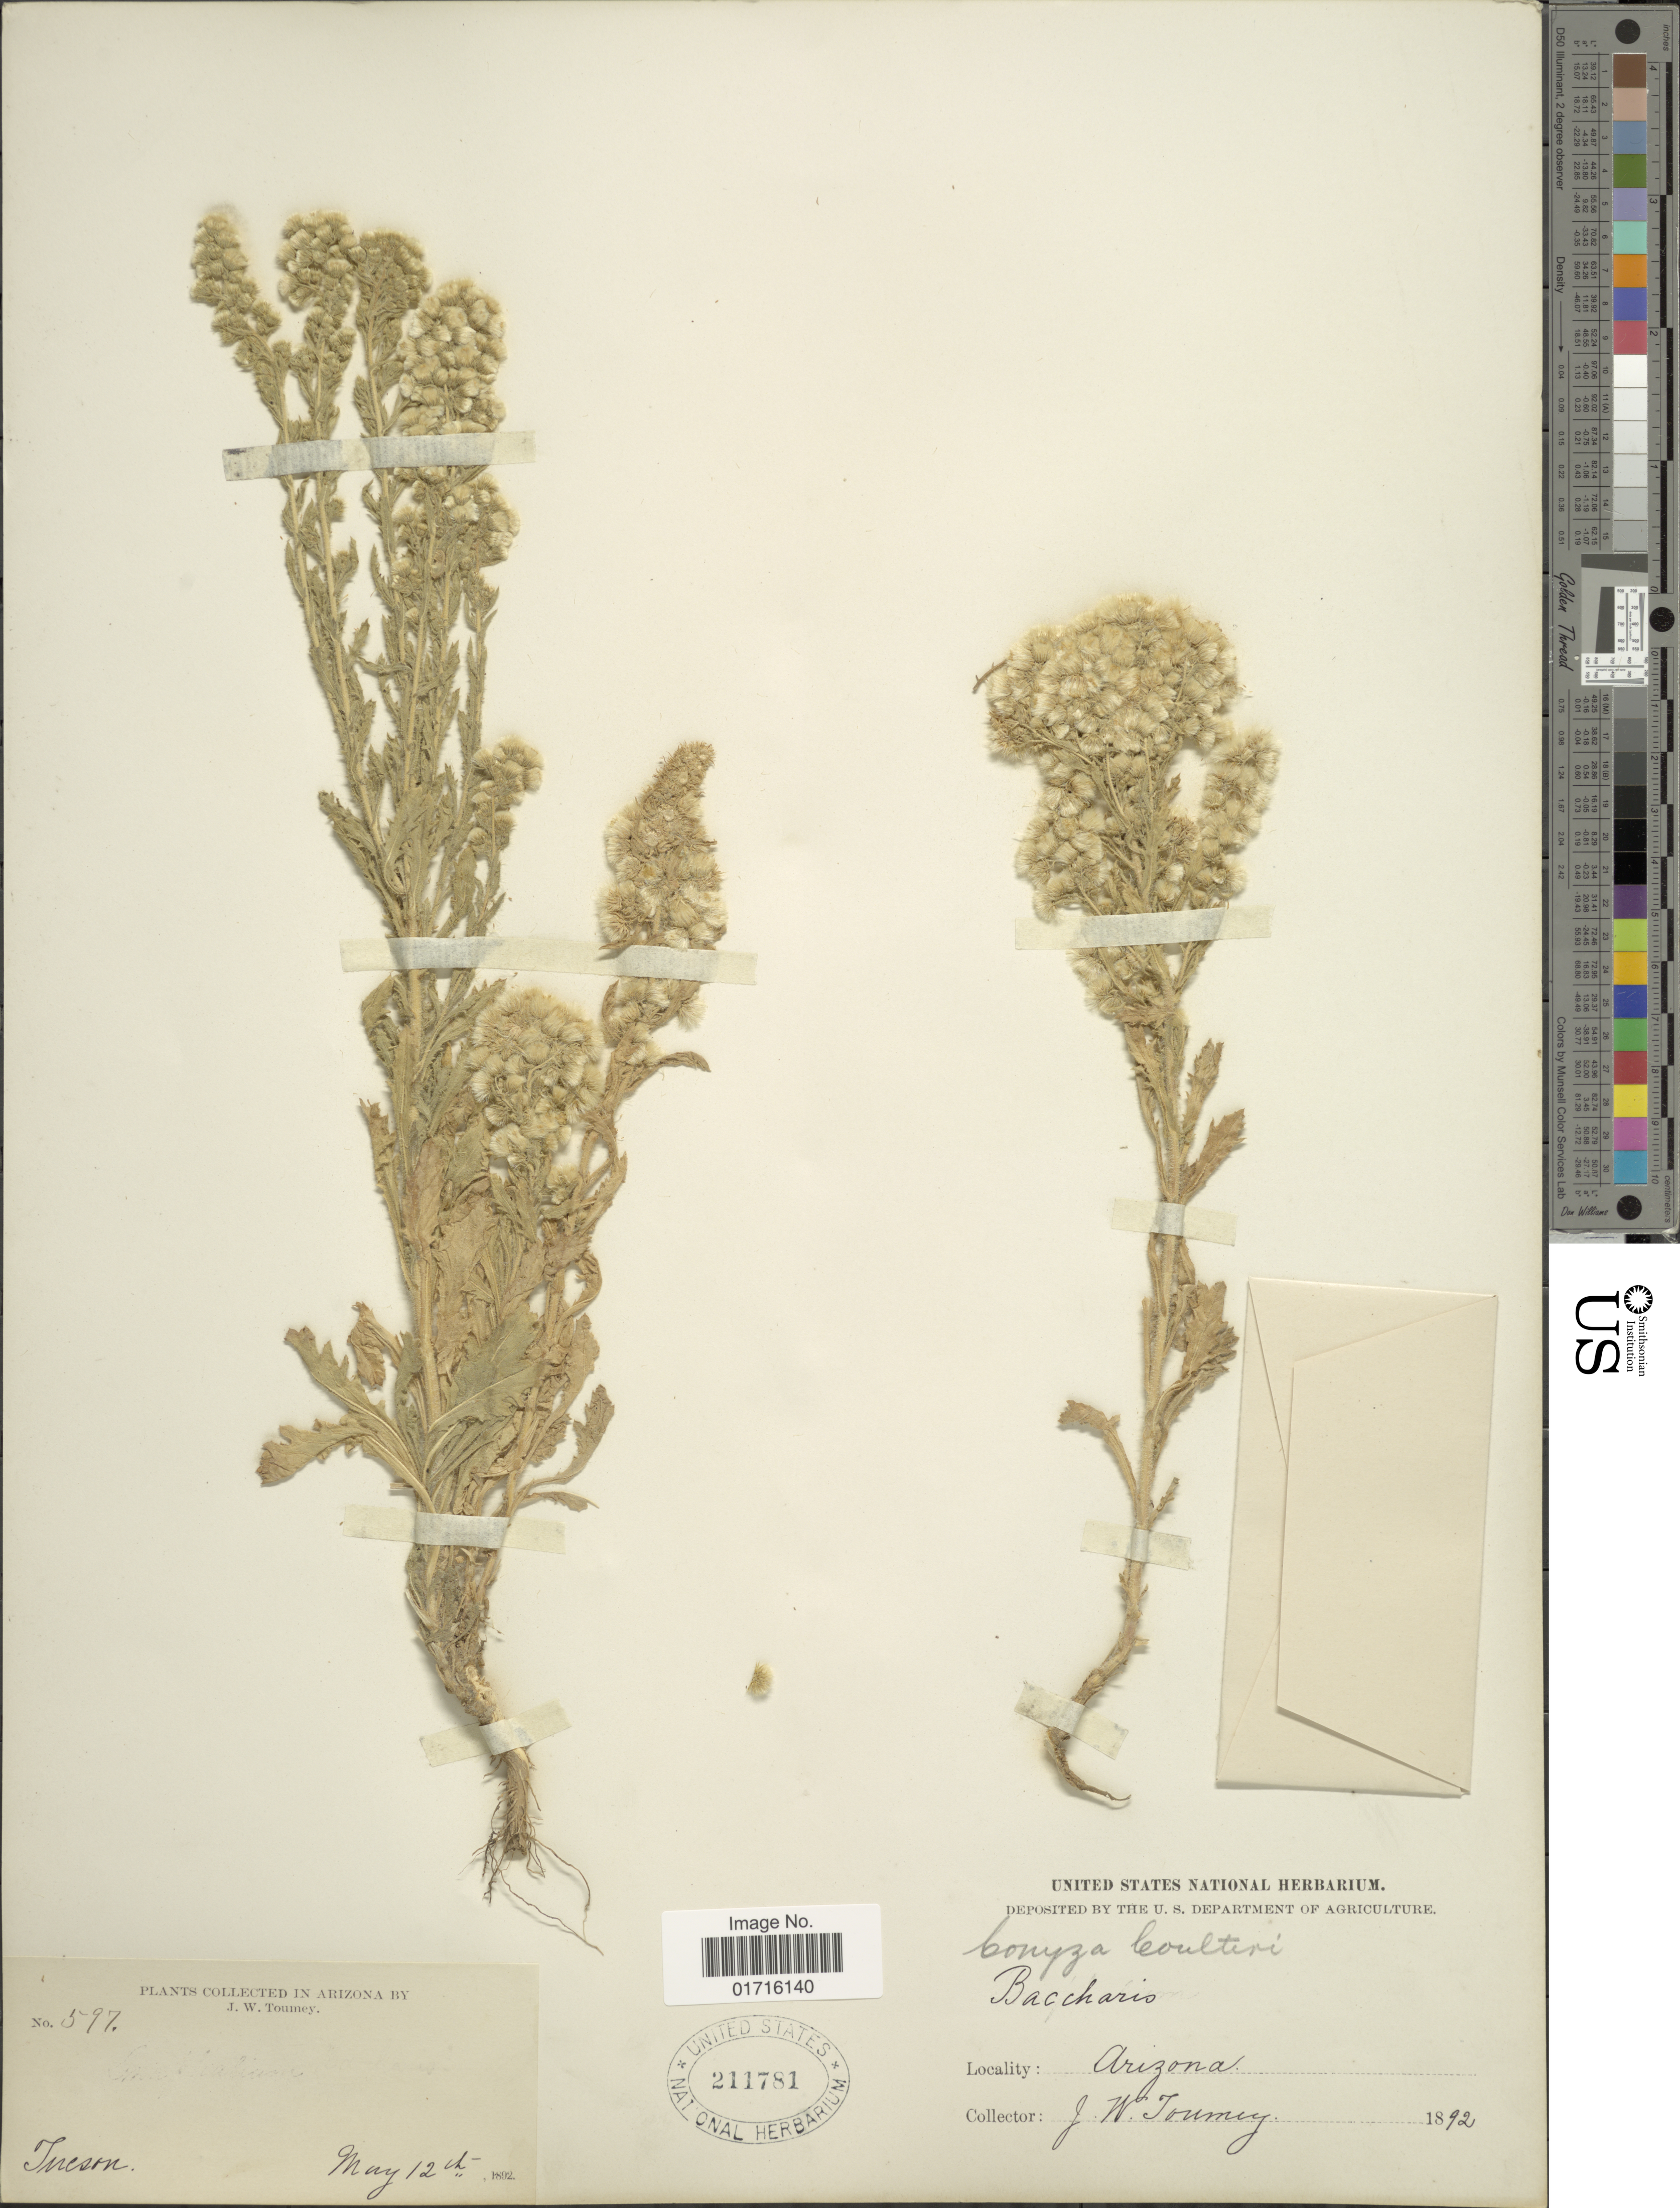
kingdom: Plantae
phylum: Tracheophyta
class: Magnoliopsida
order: Asterales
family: Asteraceae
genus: Conyza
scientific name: Conyza coulteri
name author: A. Gray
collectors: J. W. Toumey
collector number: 597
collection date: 1892-05-12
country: United States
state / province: Arizona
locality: Tucson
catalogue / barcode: US 211781